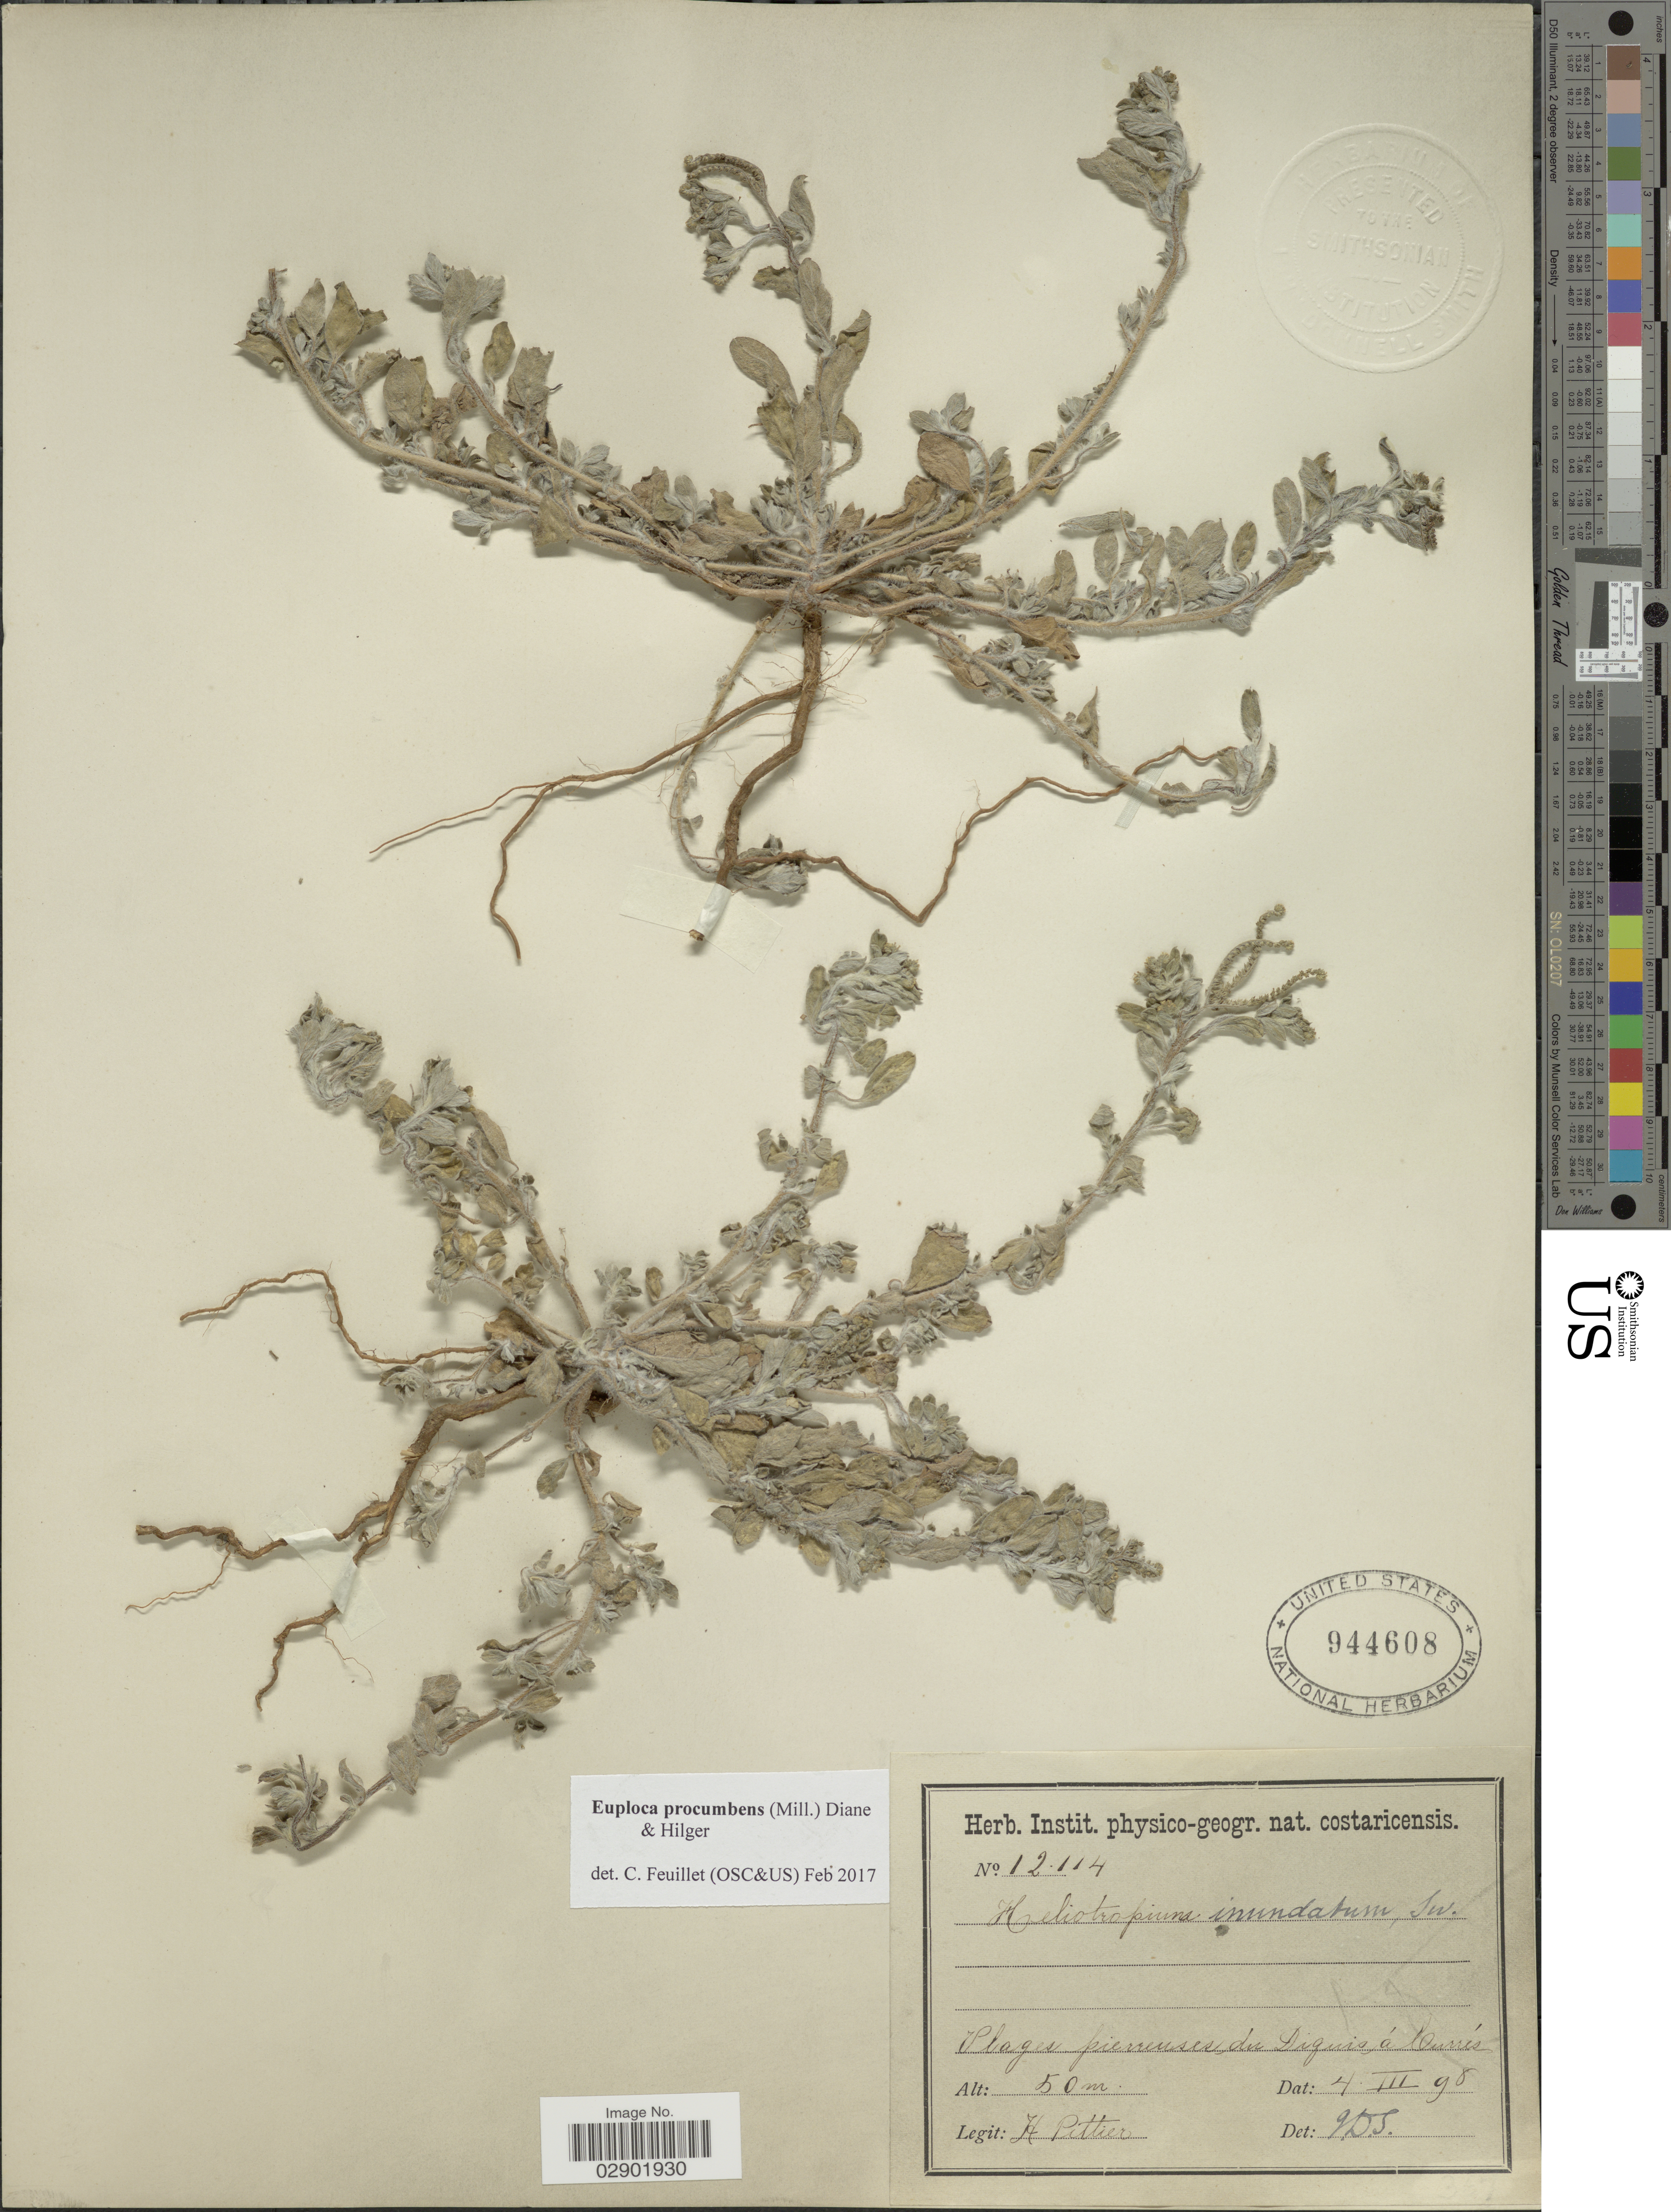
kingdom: Plantae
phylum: Tracheophyta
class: Magnoliopsida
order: Boraginales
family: Heliotropiaceae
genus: Euploca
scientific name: Euploca procumbens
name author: (Mill.) Diane & Hilger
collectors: H. F. Pittier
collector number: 12114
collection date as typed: Transcribed d/m/y: 4/3/98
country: Costa Rica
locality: Plages pierrenses du Diquis á Currís.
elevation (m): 50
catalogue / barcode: US 944608